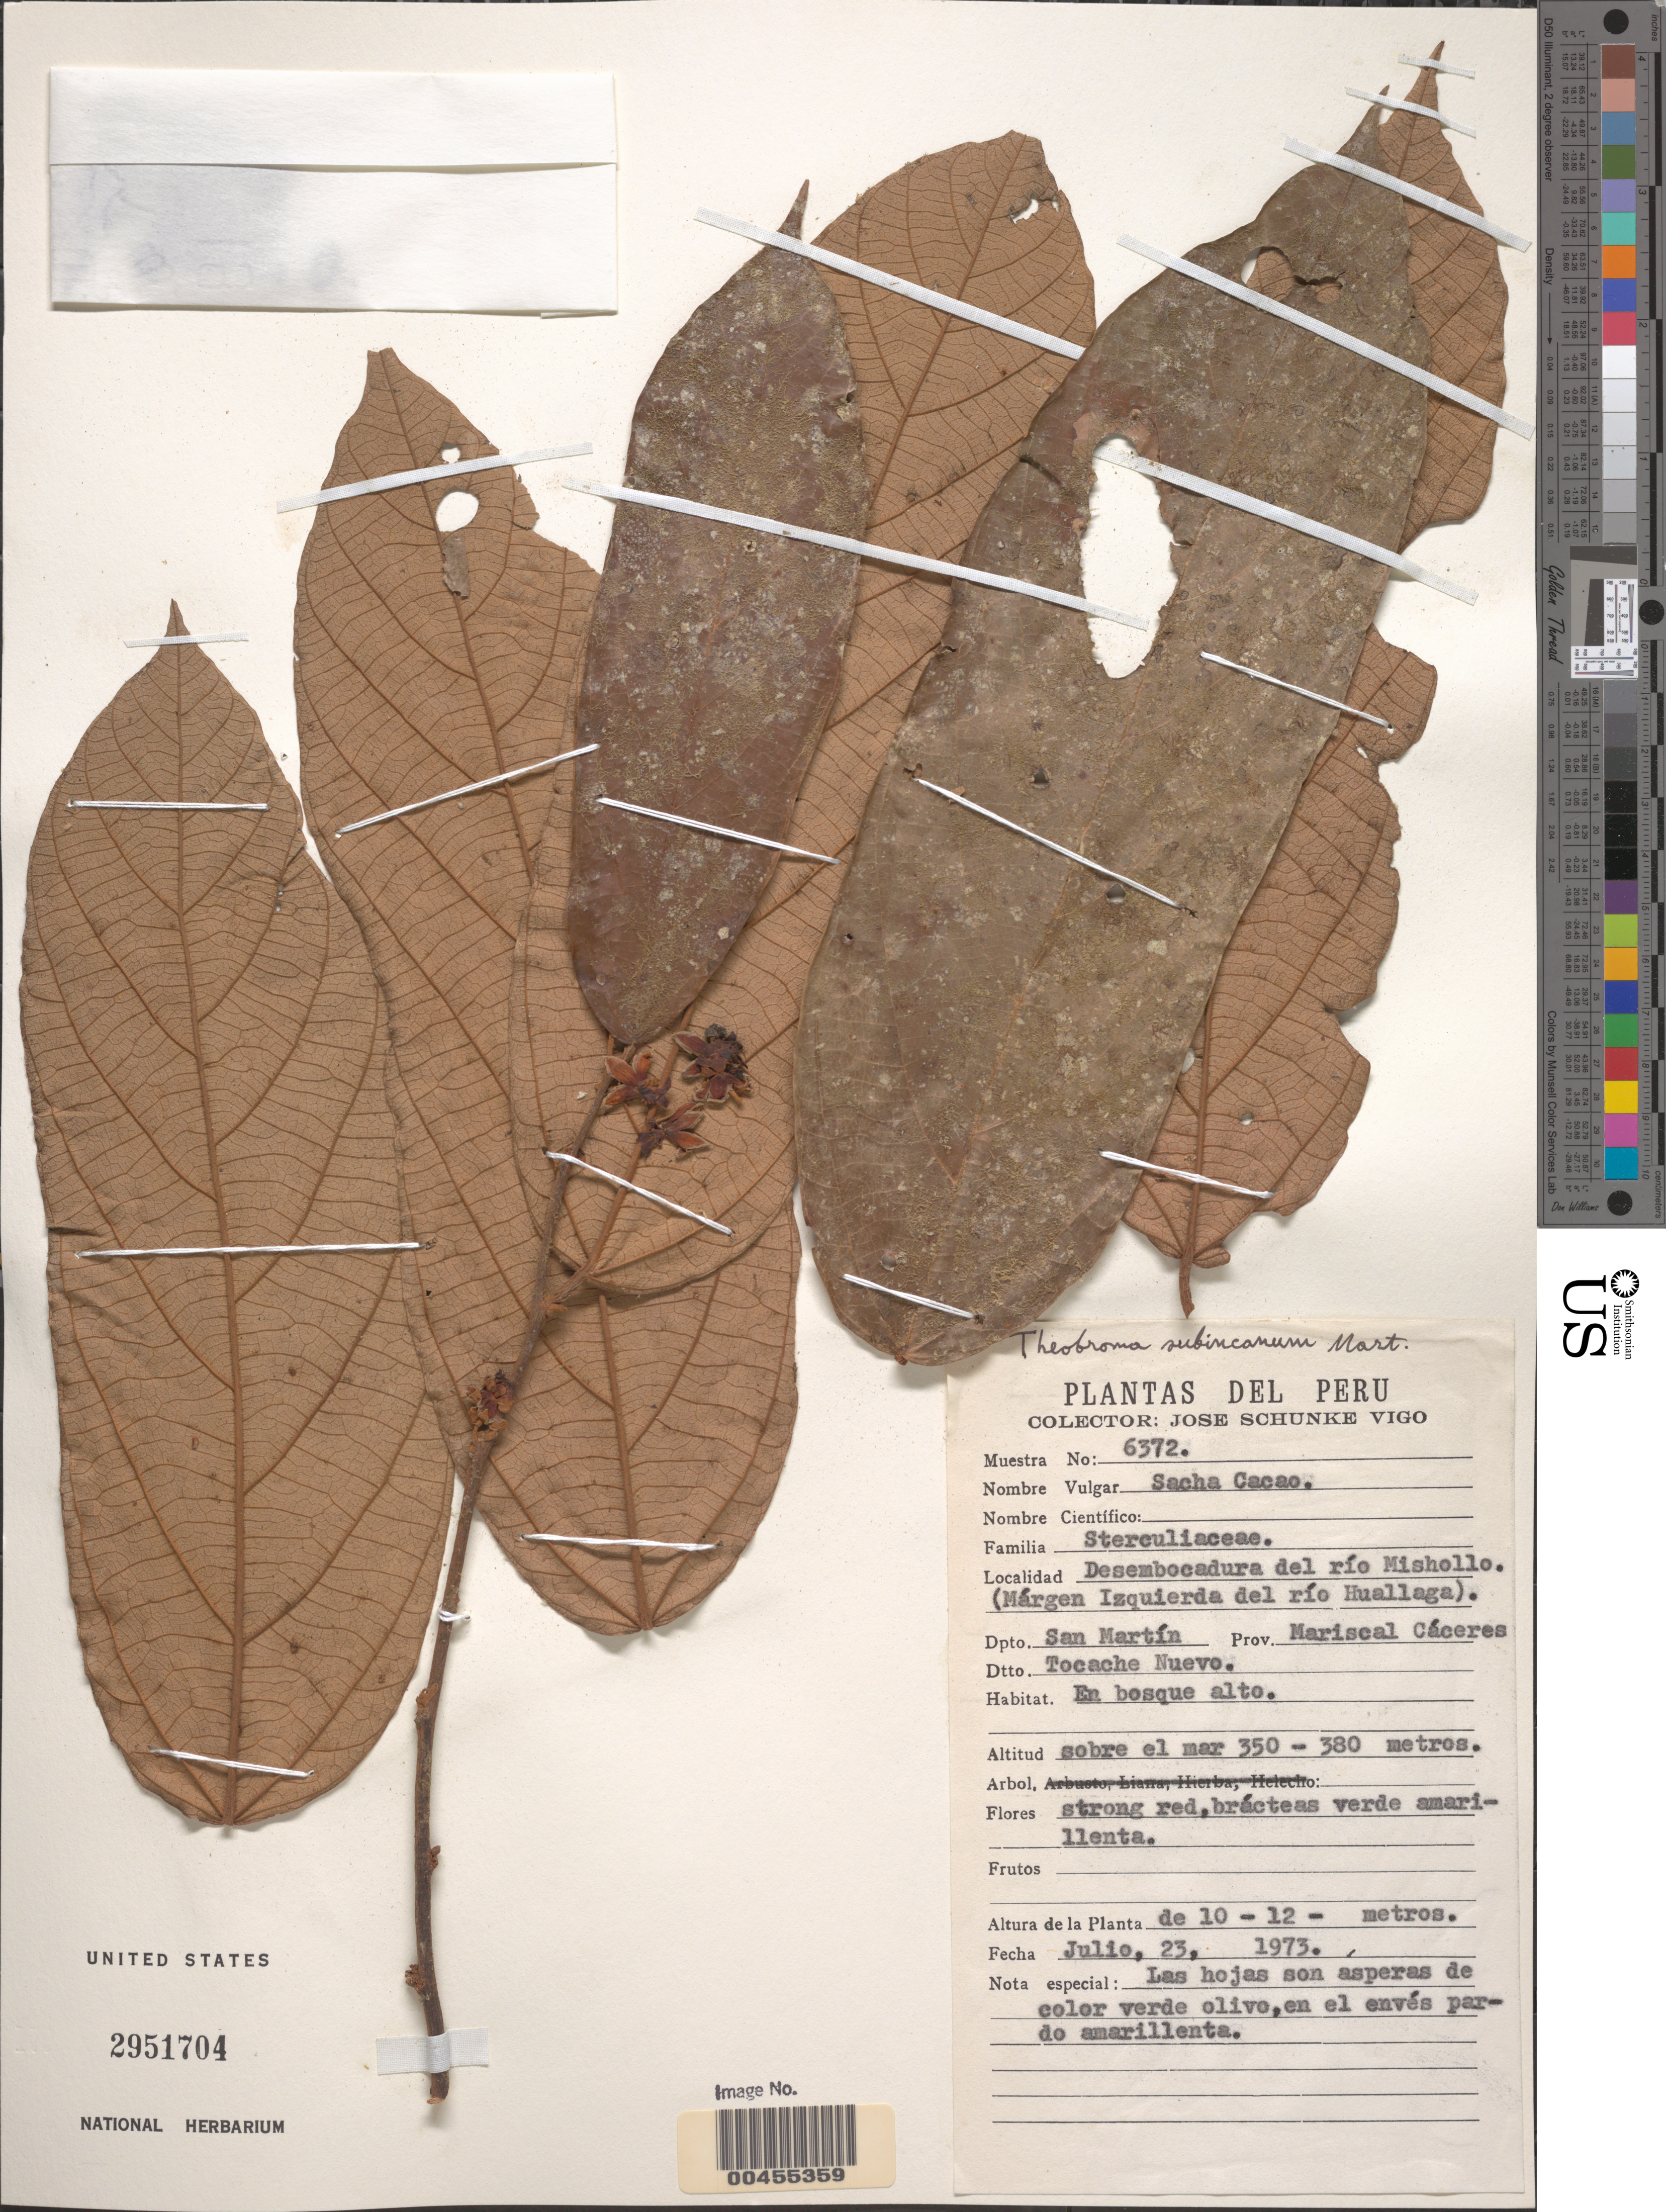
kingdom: Plantae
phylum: Tracheophyta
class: Magnoliopsida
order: Malvales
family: Malvaceae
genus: Theobroma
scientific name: Theobroma subincanum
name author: Mart.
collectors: J. Schunke Vigo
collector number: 6372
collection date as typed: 23 Jul 1973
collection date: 1973-07-23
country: Peru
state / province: San Martín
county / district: Mariscal Cáceres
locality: desembocadura del río Mishollo. (Márgem Izquierda del río Huallaga). Dtto. Tocache Nuevo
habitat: En bosque alto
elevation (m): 350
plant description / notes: Common name: Sacha cacao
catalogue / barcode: US 2951704